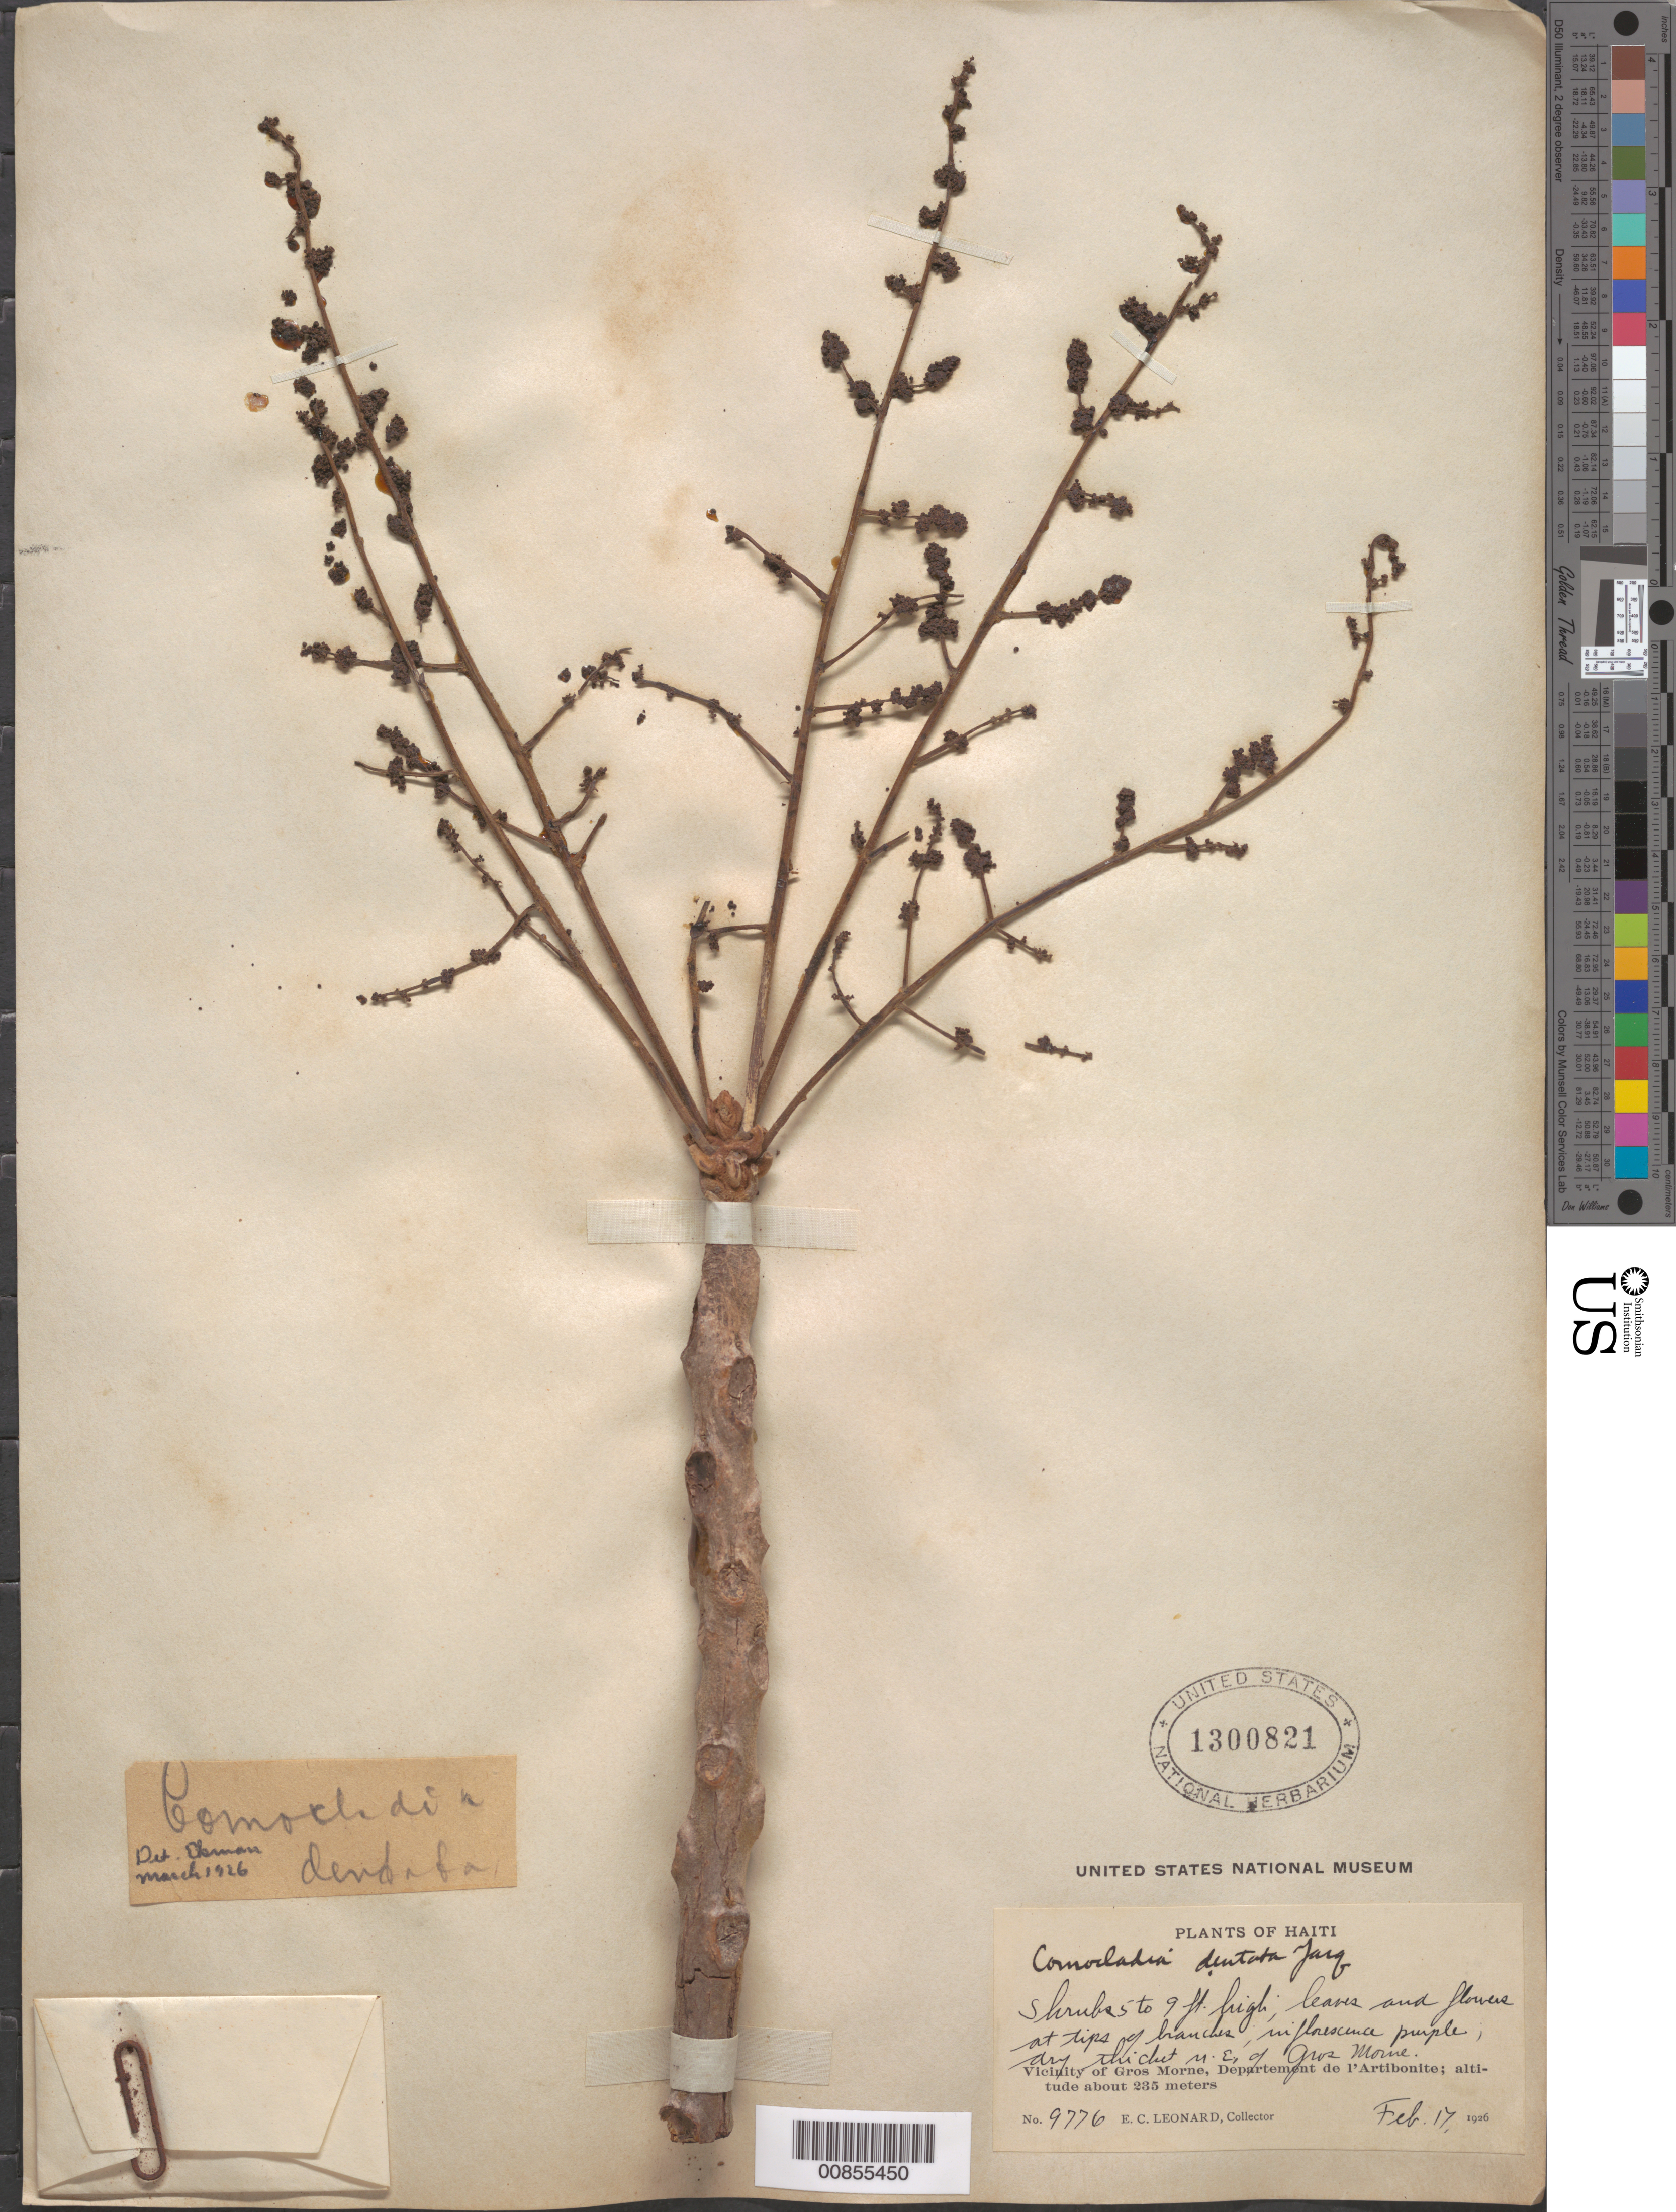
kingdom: Plantae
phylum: Tracheophyta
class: Magnoliopsida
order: Sapindales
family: Anacardiaceae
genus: Comocladia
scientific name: Comocladia dentata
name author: Jacq.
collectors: E. C. Leonard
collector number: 9776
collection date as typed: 17 Feb 1926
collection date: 1926-02-17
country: Haiti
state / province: Artibonite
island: Hispaniola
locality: Vicinity of Gros Morne, NE of city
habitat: Dry thicket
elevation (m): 235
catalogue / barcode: US 1300821